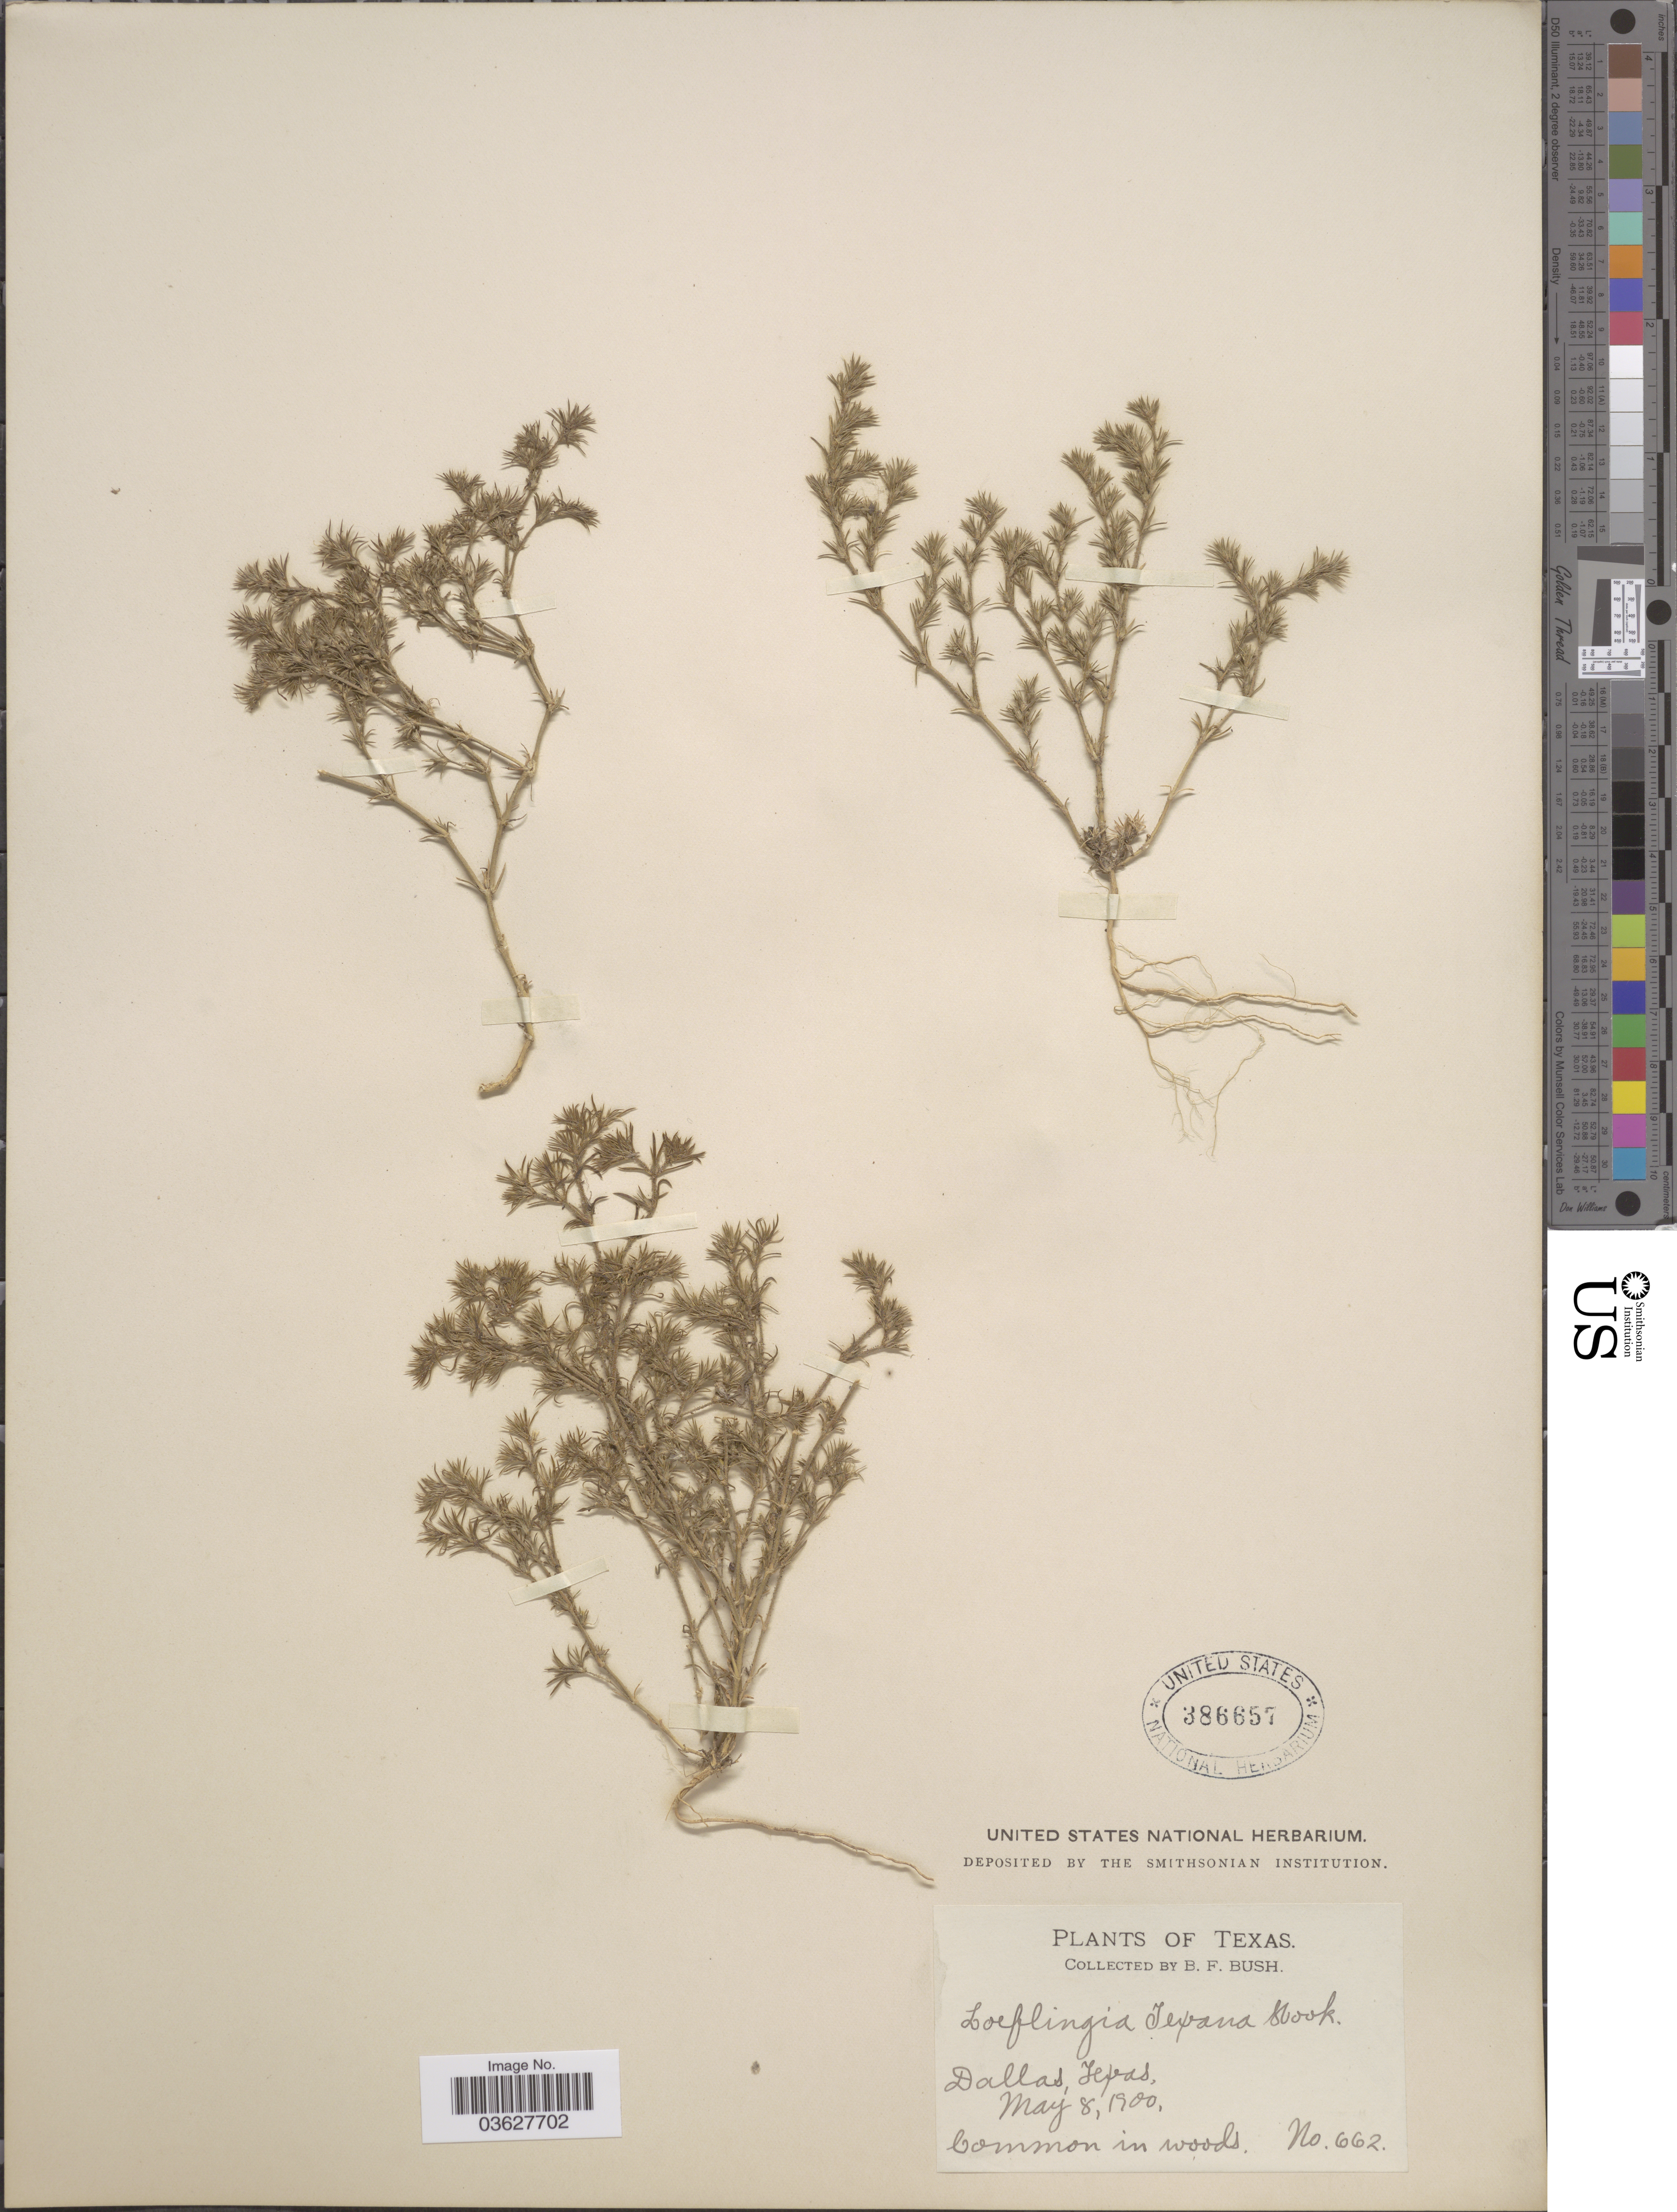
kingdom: Plantae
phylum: Tracheophyta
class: Magnoliopsida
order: Caryophyllales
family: Caryophyllaceae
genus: Loeflingia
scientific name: Loeflingia texana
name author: Hook.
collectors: B. F. Bush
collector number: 662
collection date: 1900-05-08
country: United States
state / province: Texas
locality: Dallas.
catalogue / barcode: US 386657